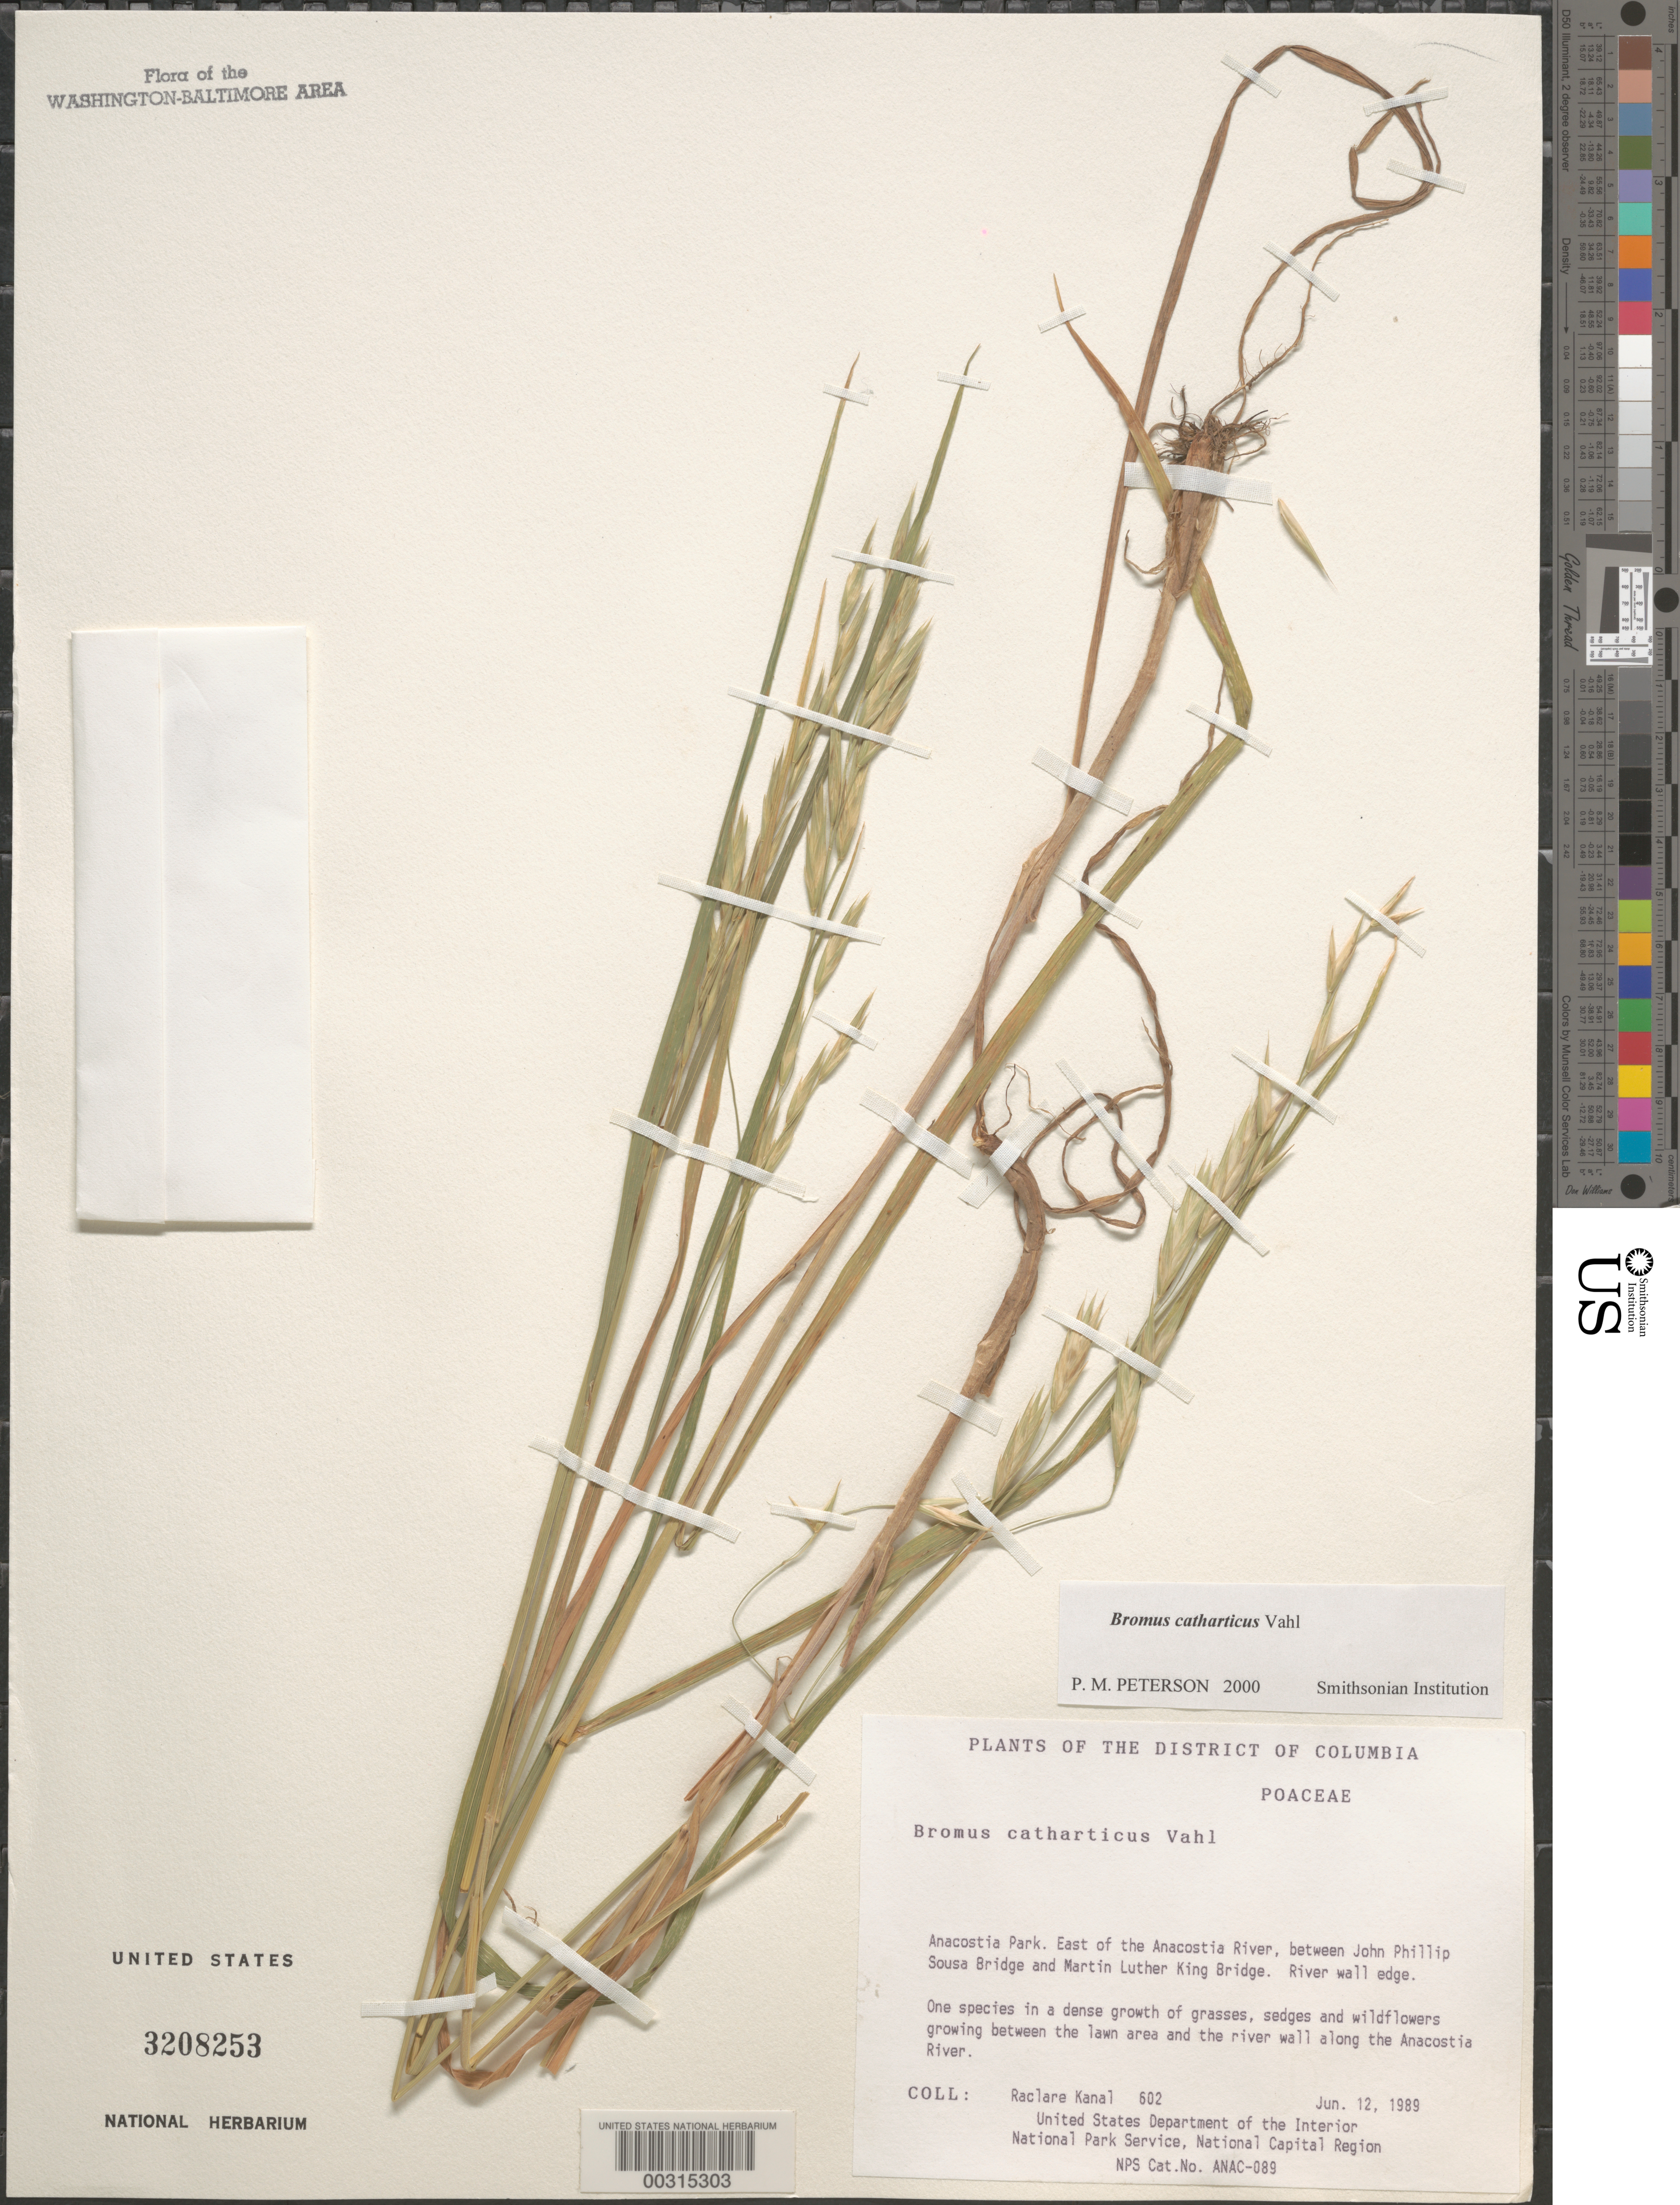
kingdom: Plantae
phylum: Tracheophyta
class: Magnoliopsida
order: Laurales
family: Lauraceae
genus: Endiandra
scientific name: Endiandra latifolia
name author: Kosterm.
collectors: R. Kanal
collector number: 602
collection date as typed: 12 Jun 1989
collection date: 1989-06-12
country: United States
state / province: District of Columbia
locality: Anacostia Park, E bank of Anacostia River, S of Philip Sousa Bridge, N of Martin Luther King Bridge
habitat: Riverwall edge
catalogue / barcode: US 3208253